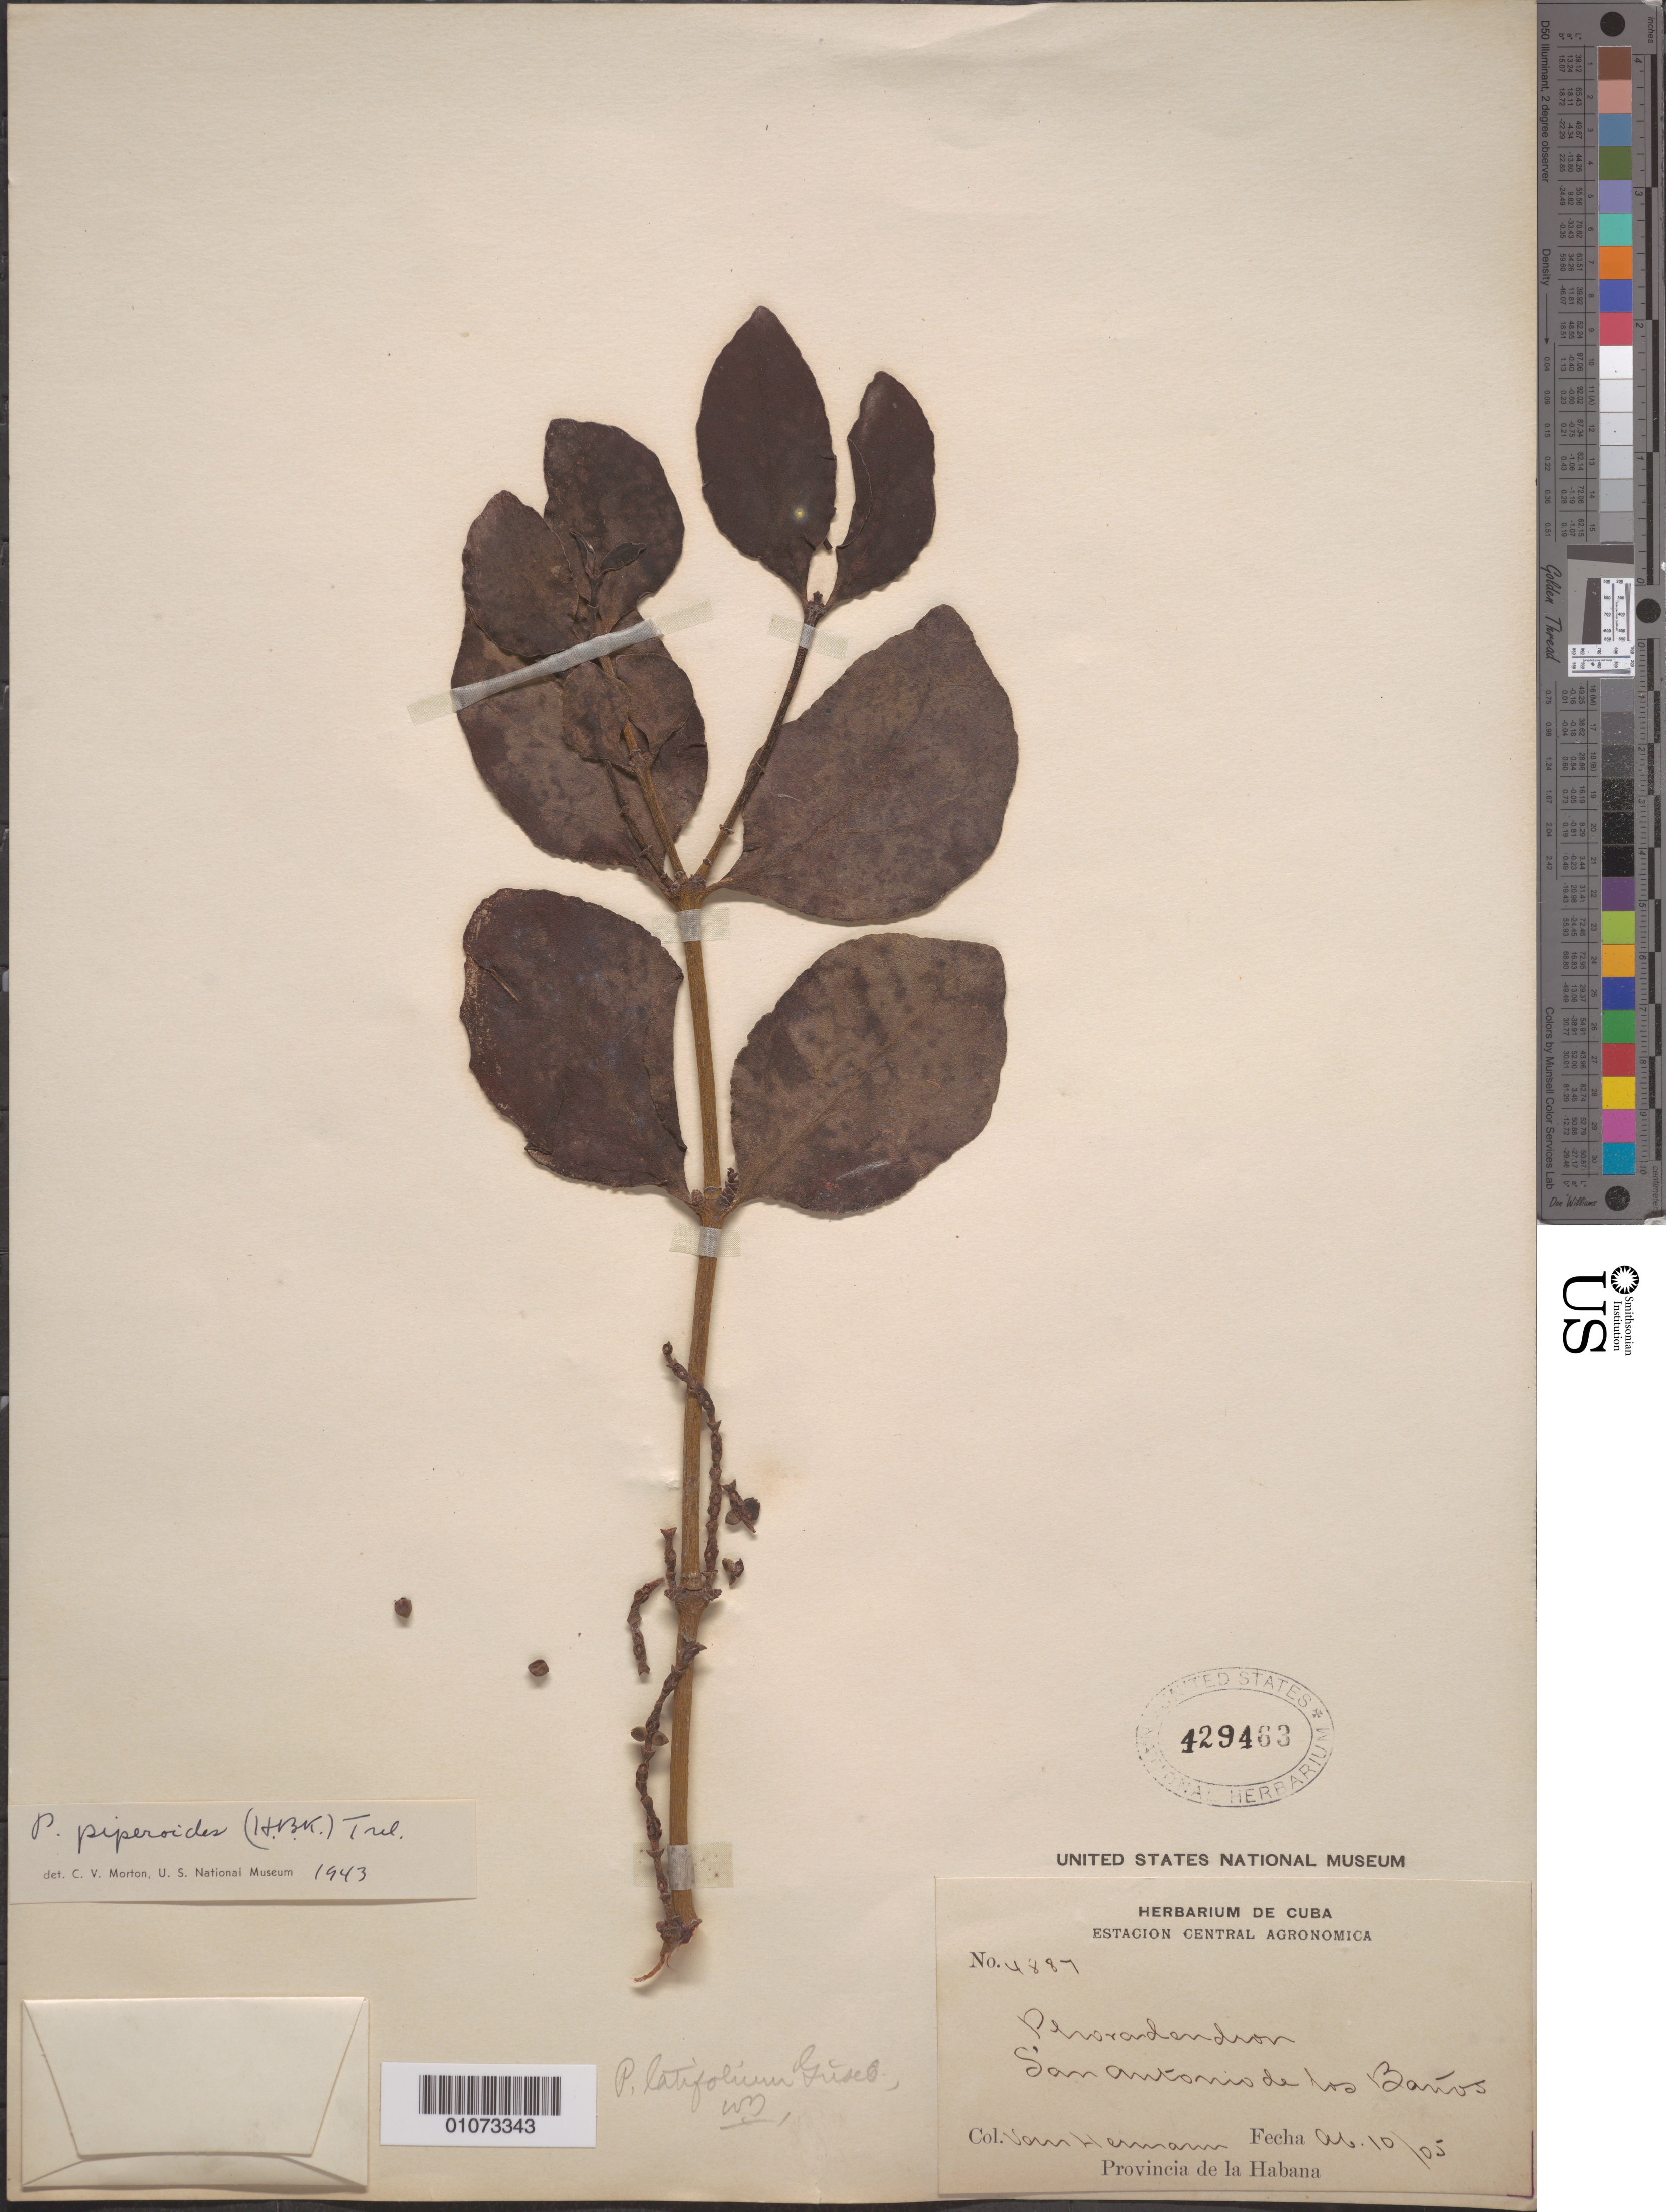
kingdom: Plantae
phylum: Tracheophyta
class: Magnoliopsida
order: Santalales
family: Viscaceae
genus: Phoradendron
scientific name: Phoradendron piperoides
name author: (Kunth) Trel.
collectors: V. Hermann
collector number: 4887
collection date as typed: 10 Apr 1905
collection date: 1905-04-10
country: Cuba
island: Cuba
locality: San Antonio de los Banos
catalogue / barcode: US 429463